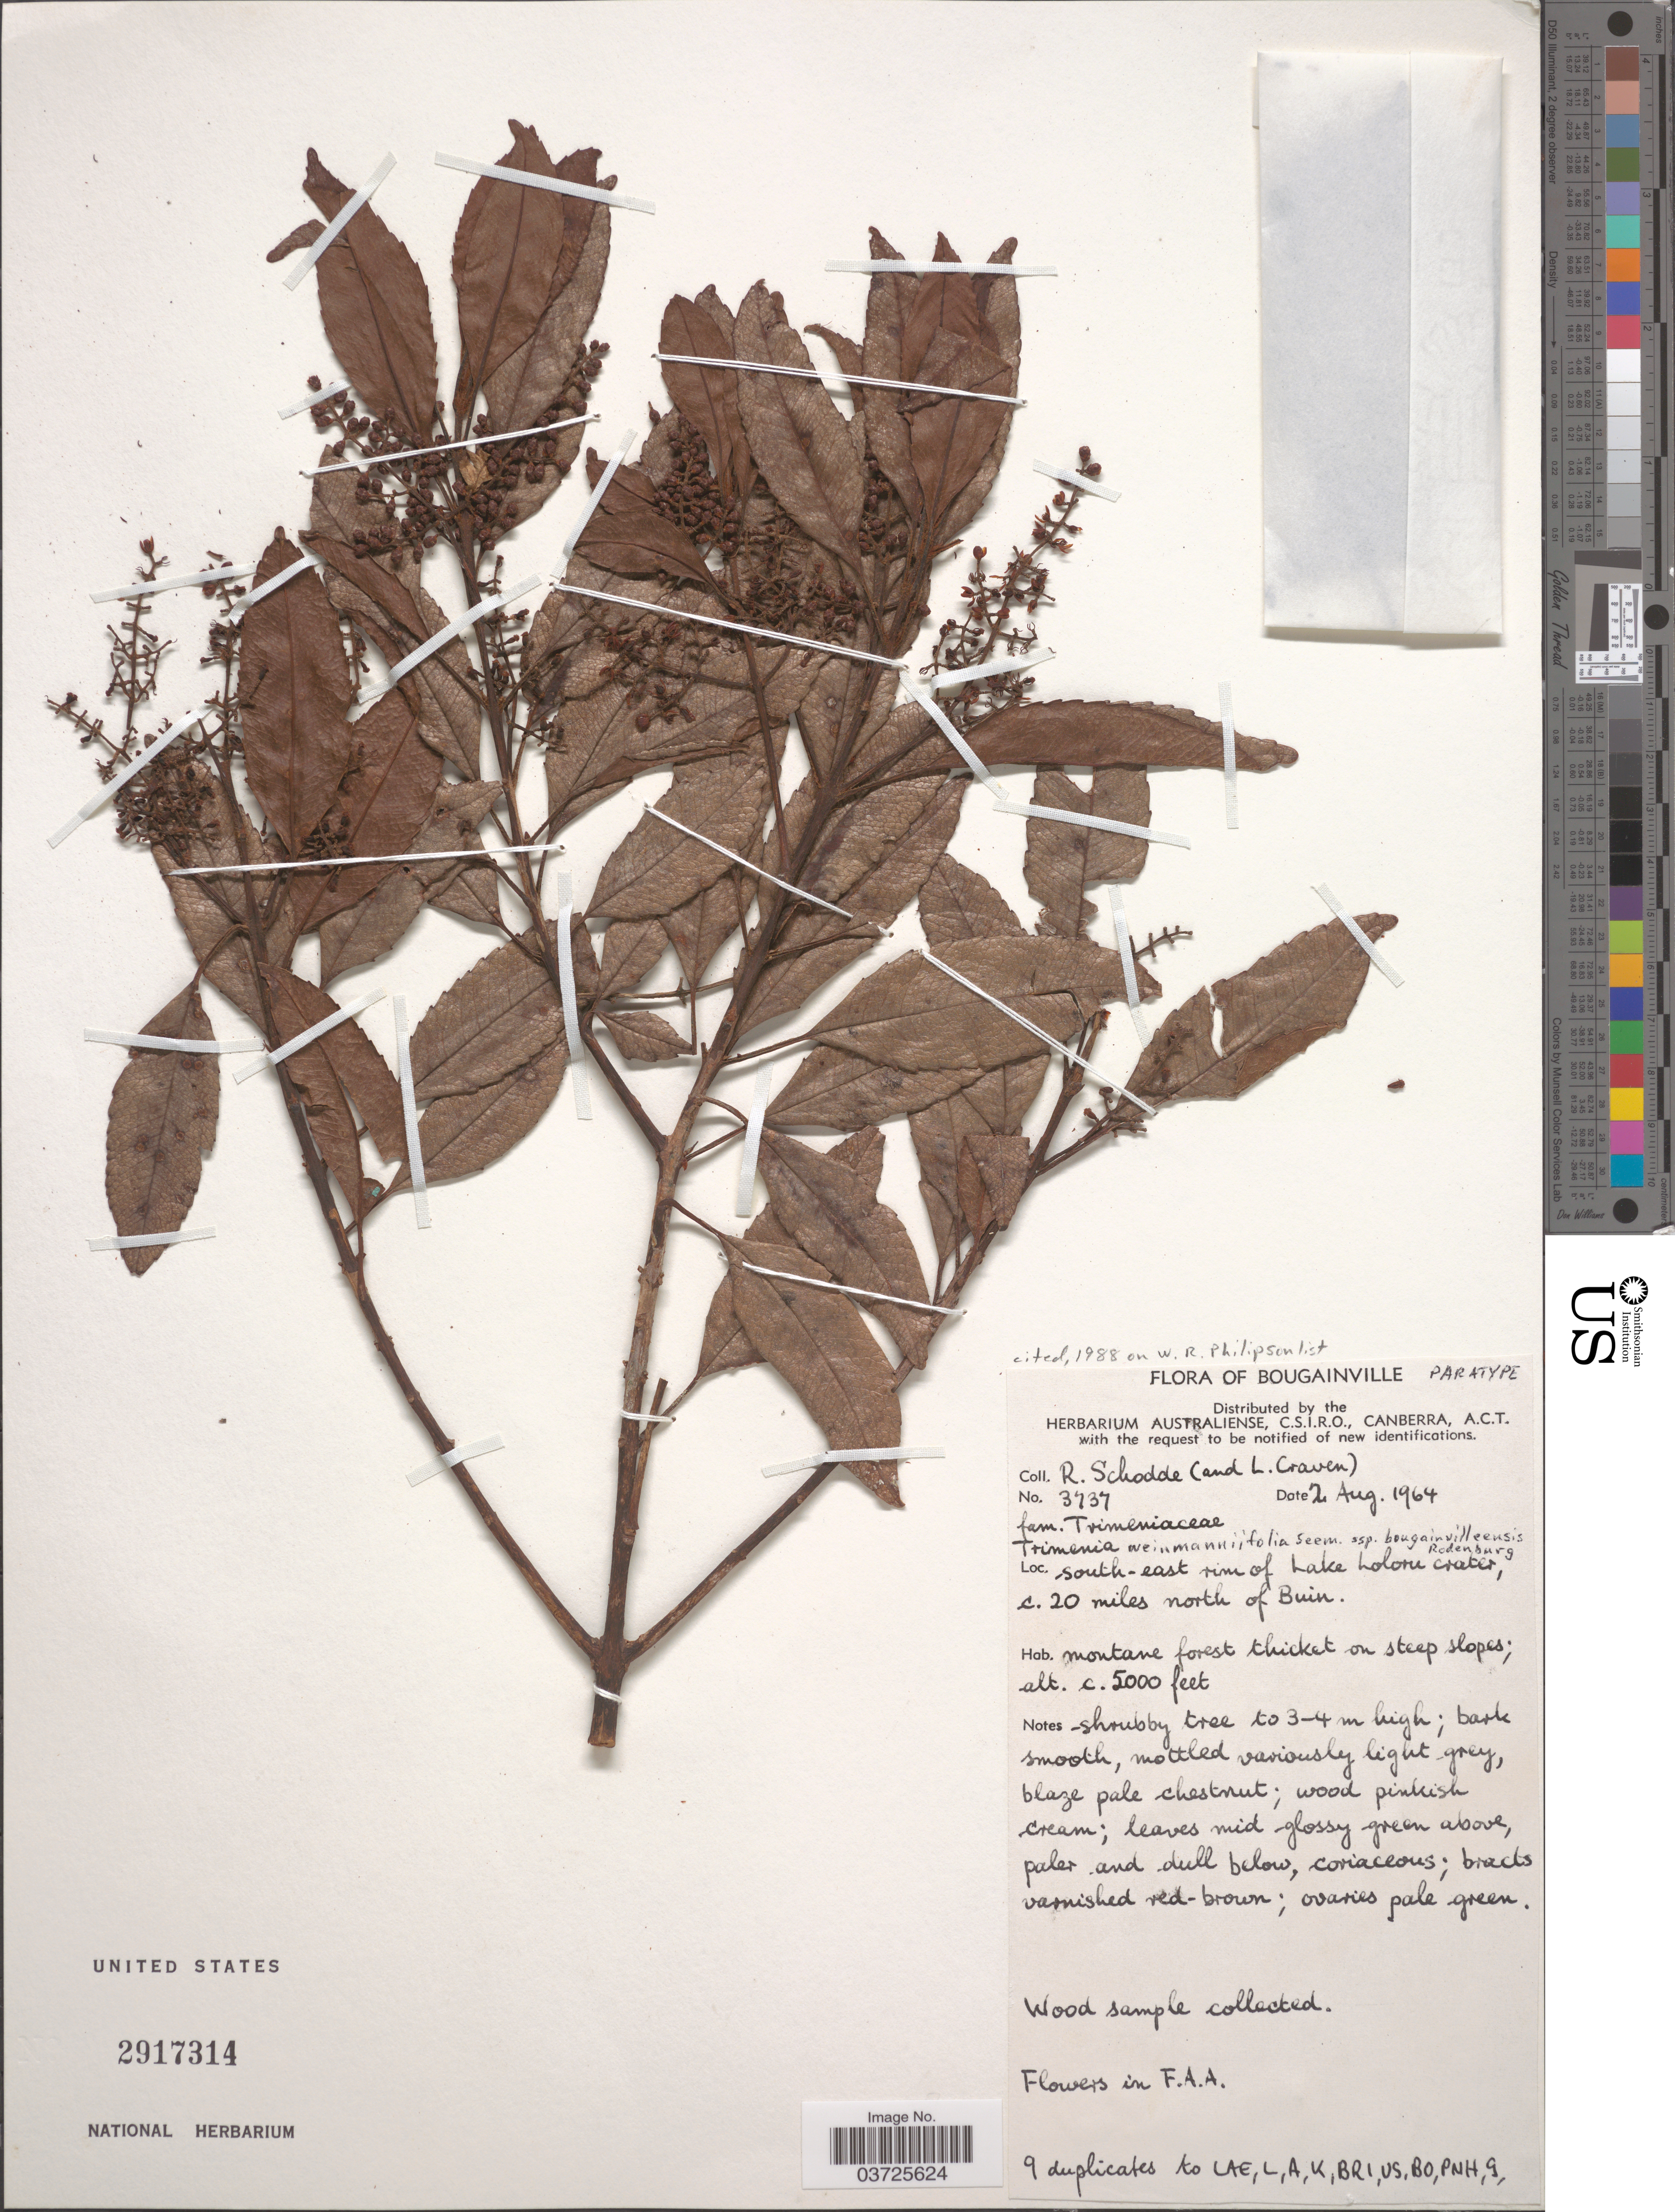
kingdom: Plantae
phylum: Tracheophyta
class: Magnoliopsida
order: Austrobaileyales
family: Trimeniaceae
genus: Trimenia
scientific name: Trimenia weinmanniifolia subsp. bougainvilleensis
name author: Rodenb.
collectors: R. Schodde & L. A. Craven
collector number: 3737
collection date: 1964-08-02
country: Papua New Guinea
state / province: Bougainville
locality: South-east rim of Lake Loloni craker, c. 20 miles north of Buin.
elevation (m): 1524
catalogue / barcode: US 2917314